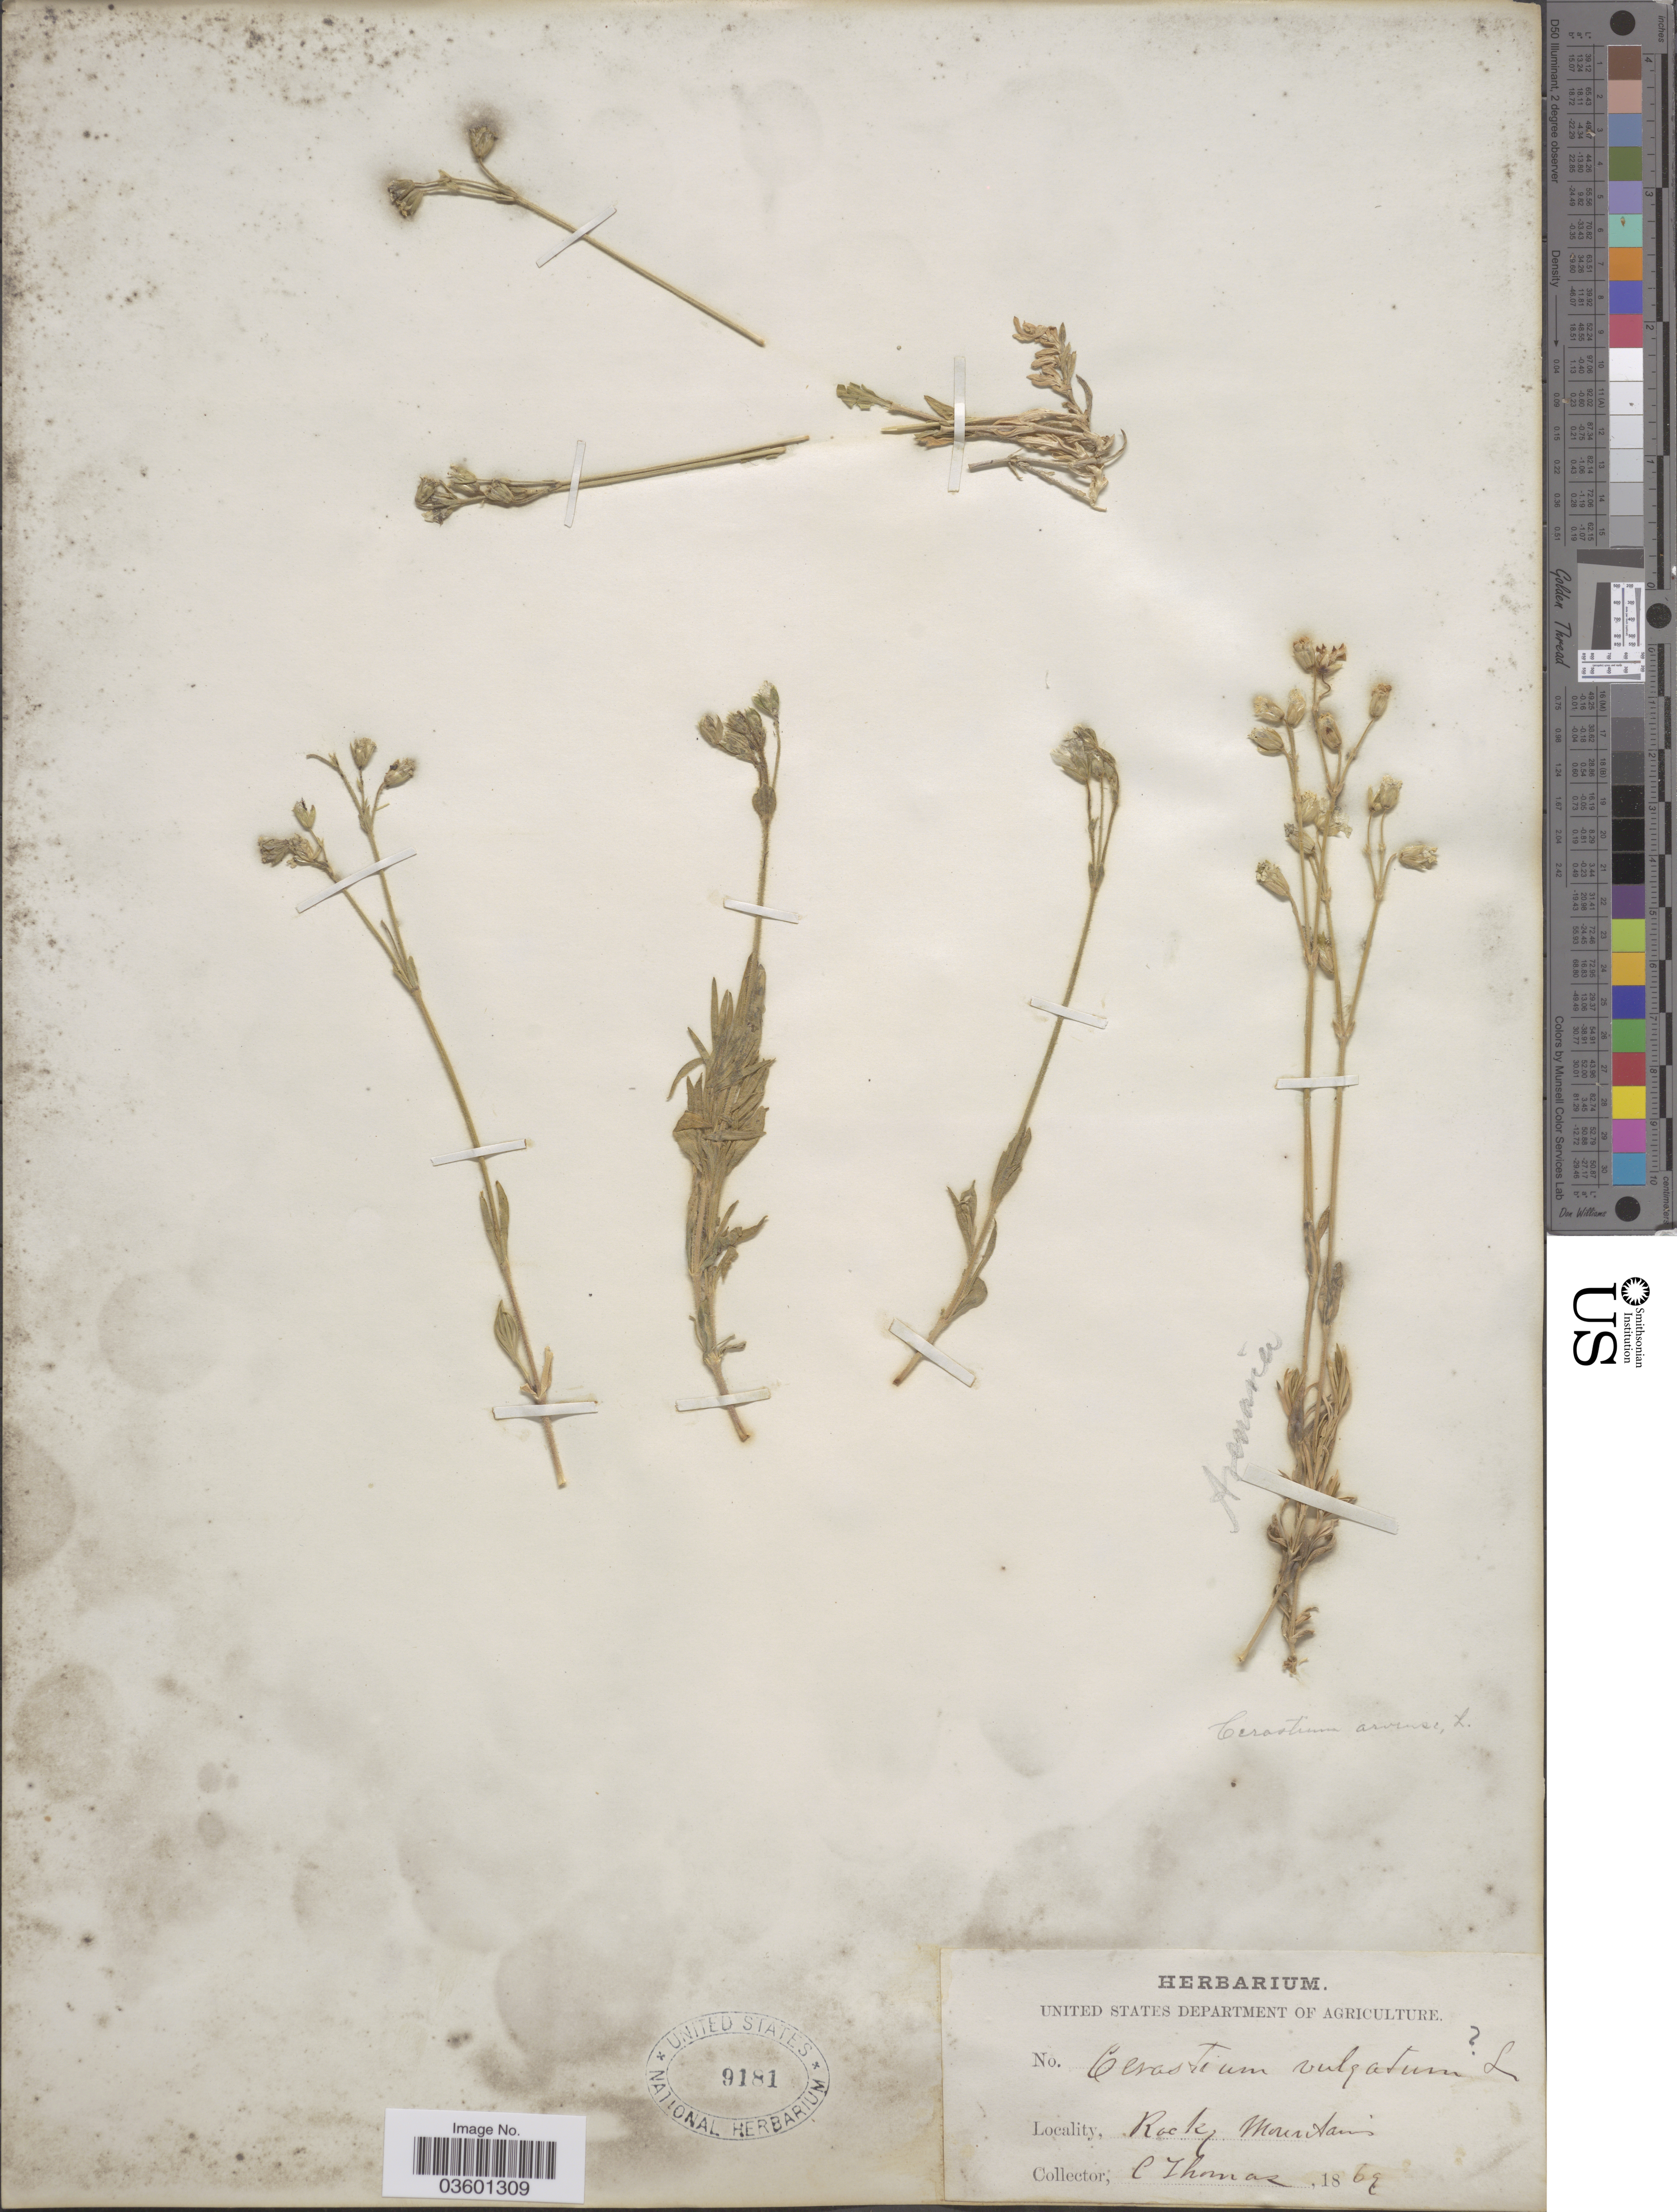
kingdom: Plantae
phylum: Tracheophyta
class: Magnoliopsida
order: Caryophyllales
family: Caryophyllaceae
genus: Cerastium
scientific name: Cerastium arvense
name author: L.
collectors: C. Thomas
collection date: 1869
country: United States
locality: Rocky Mountains.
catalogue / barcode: US 9181